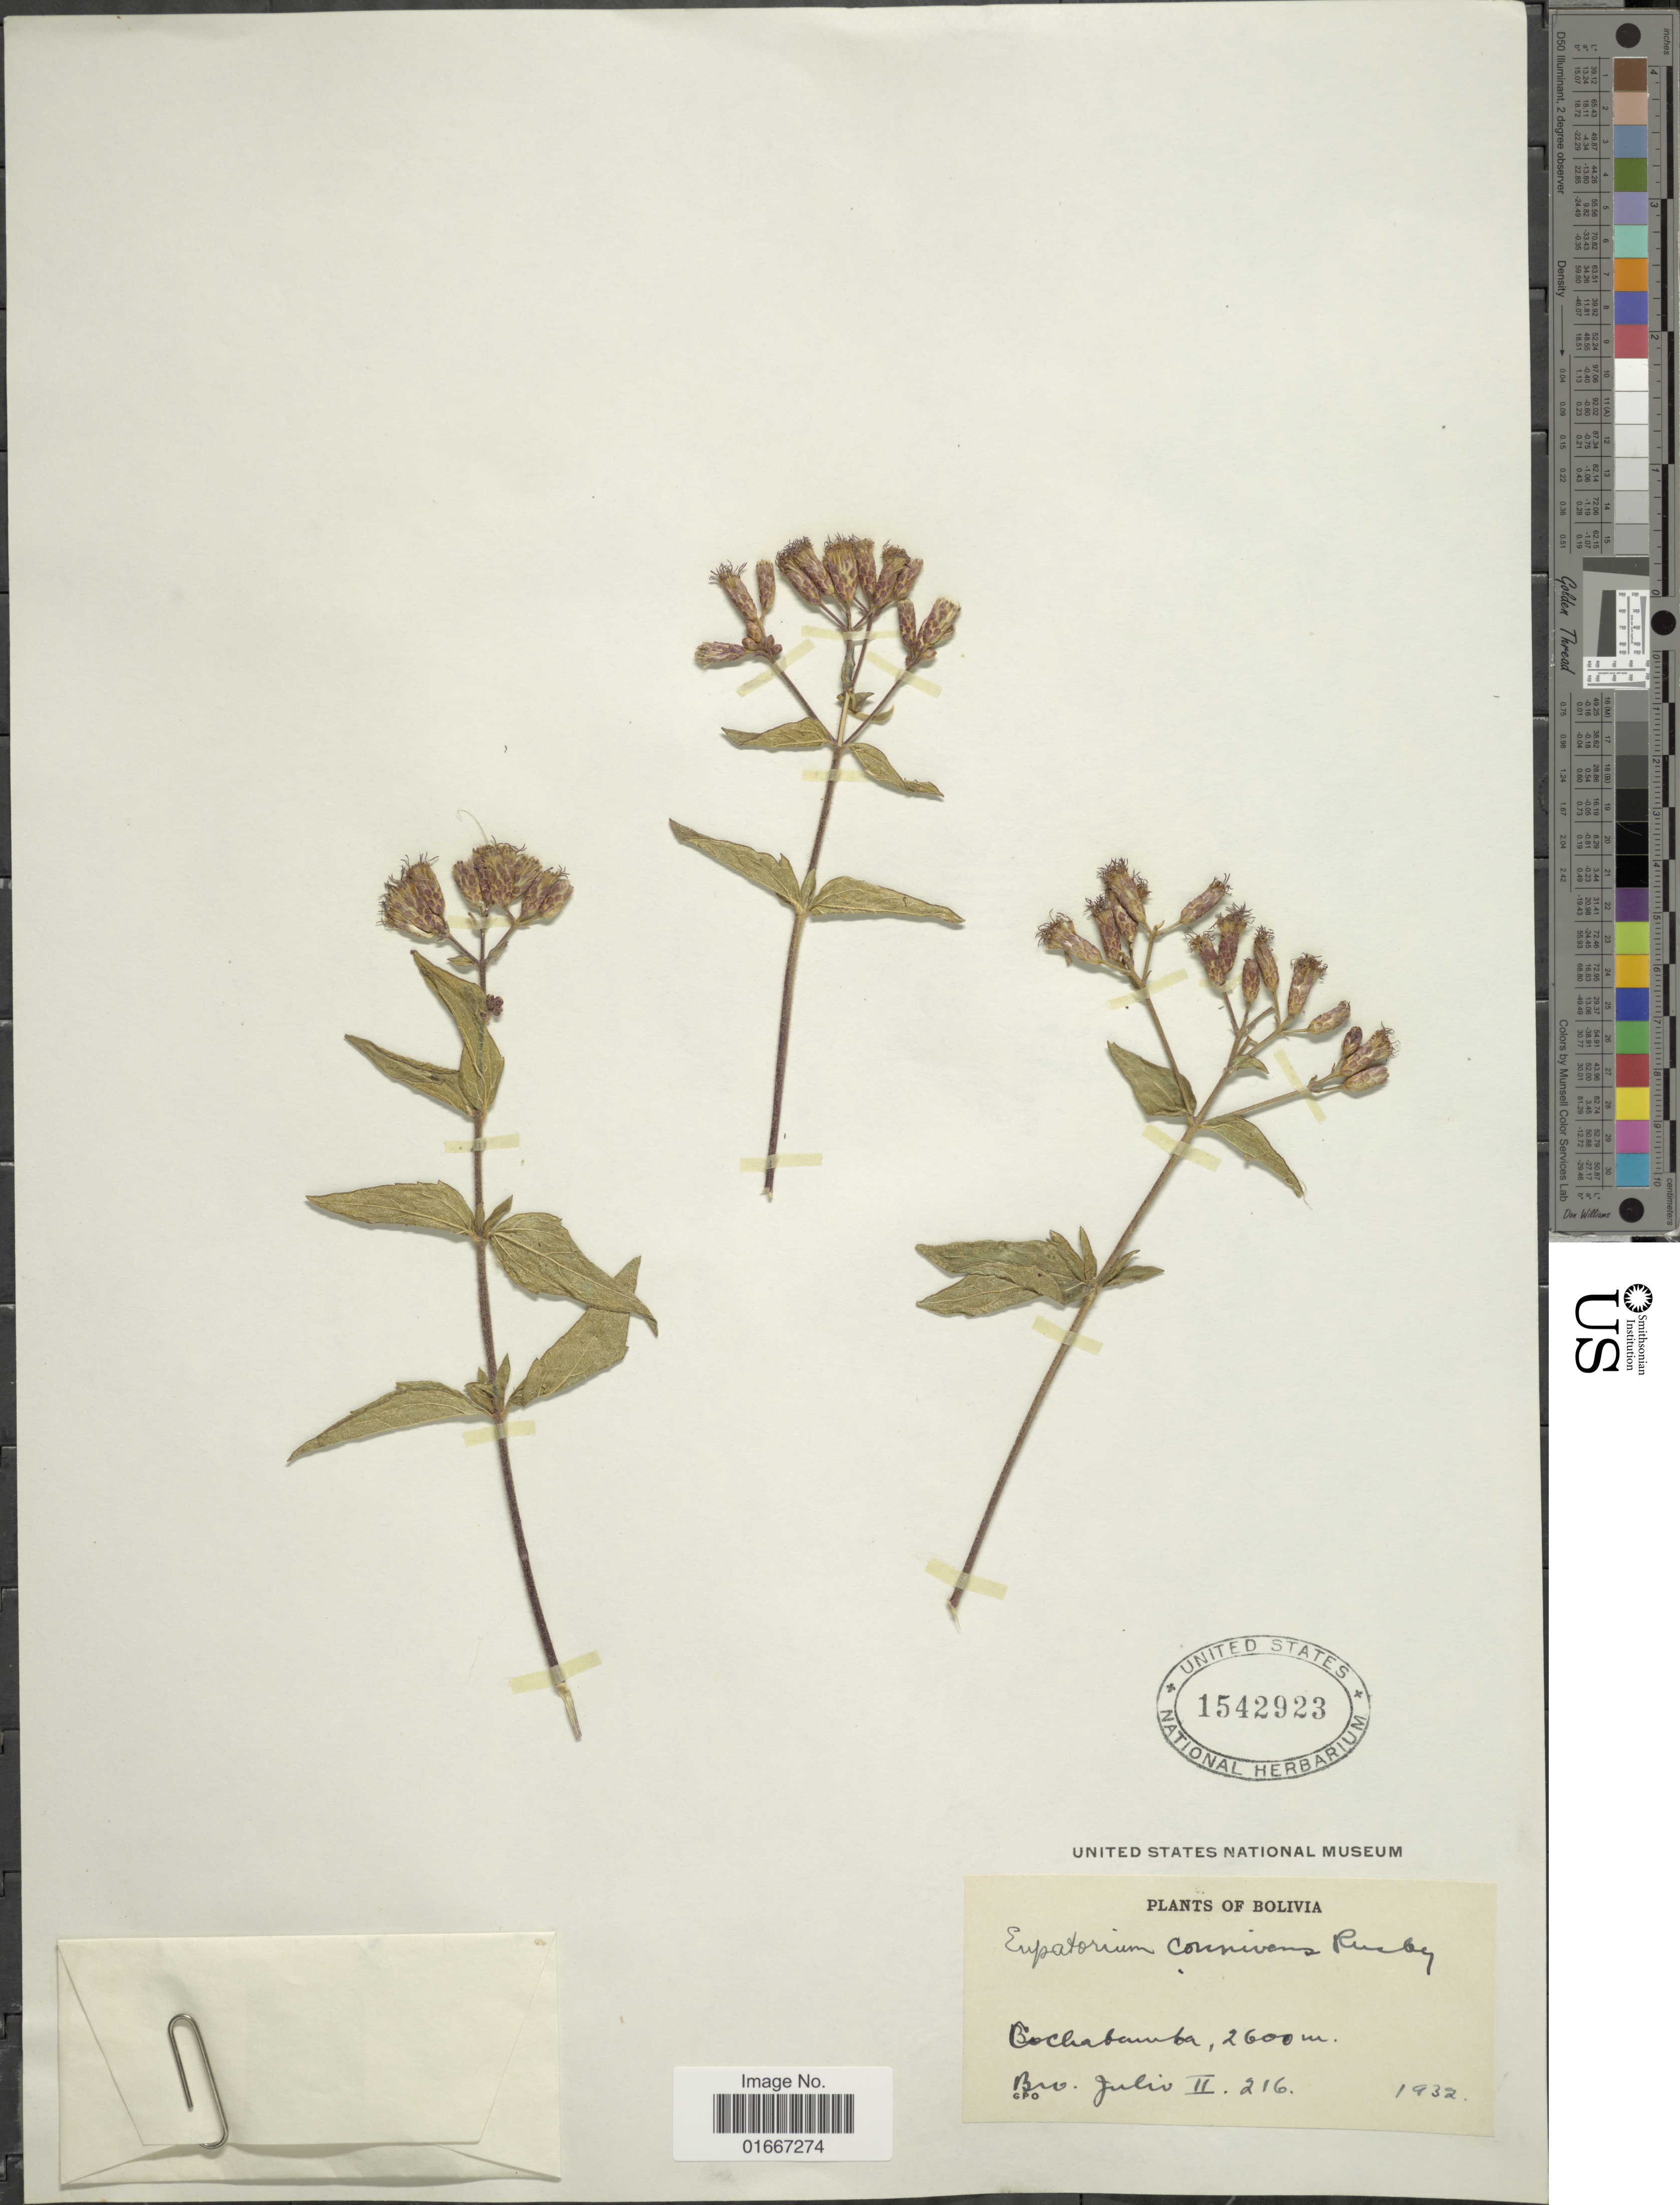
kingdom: Plantae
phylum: Tracheophyta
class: Magnoliopsida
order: Asterales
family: Asteraceae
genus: Chromolaena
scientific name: Chromolaena connivens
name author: (Rusby) R.M. King & H. Rob.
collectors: Bro. Julio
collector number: II 216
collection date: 1932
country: Bolivia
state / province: Cochabamba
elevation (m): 2600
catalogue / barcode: US 1542923